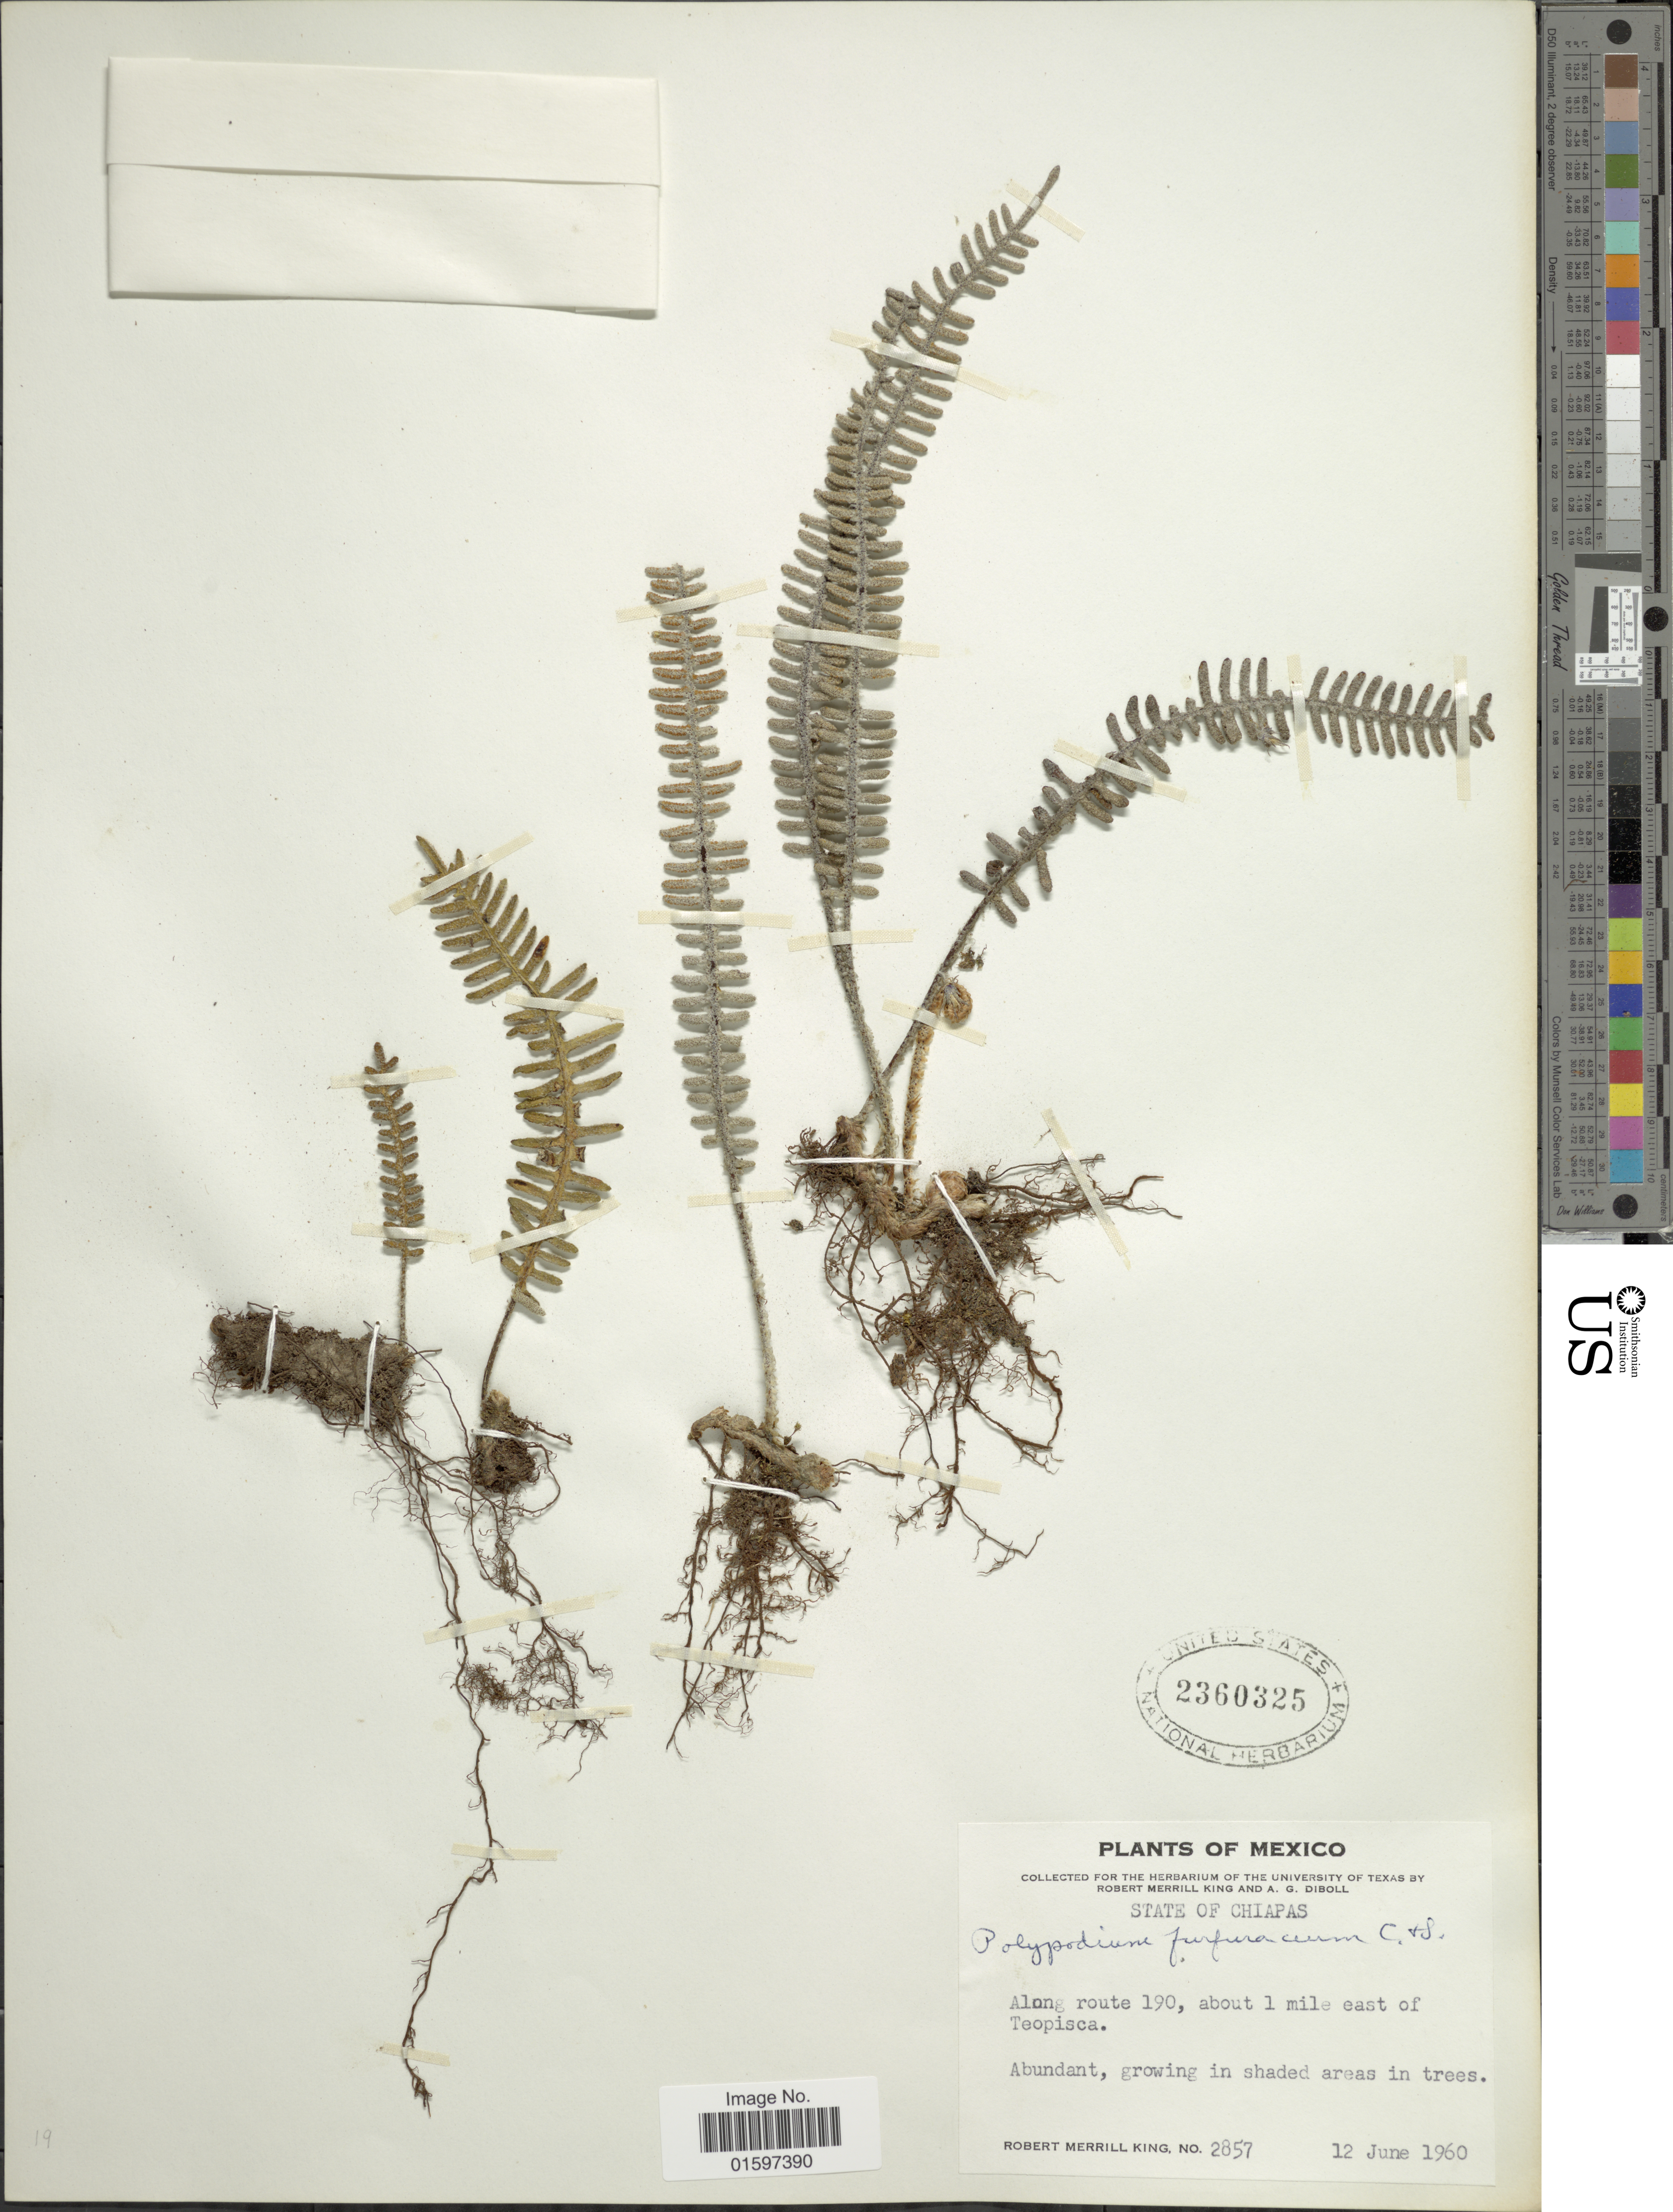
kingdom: Plantae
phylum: Tracheophyta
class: Polypodiopsida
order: Polypodiales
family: Polypodiaceae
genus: Pleopeltis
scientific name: Pleopeltis furfuracea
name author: (Schltdl. & Cham.) A.R. Sm. & Tejero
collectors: R. M. King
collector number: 2857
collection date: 1960-06-12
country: Mexico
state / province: Chiapas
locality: Mexico, State of Chiapas, along route 190, about 1 mile east of Teopisca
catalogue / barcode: US 2360325